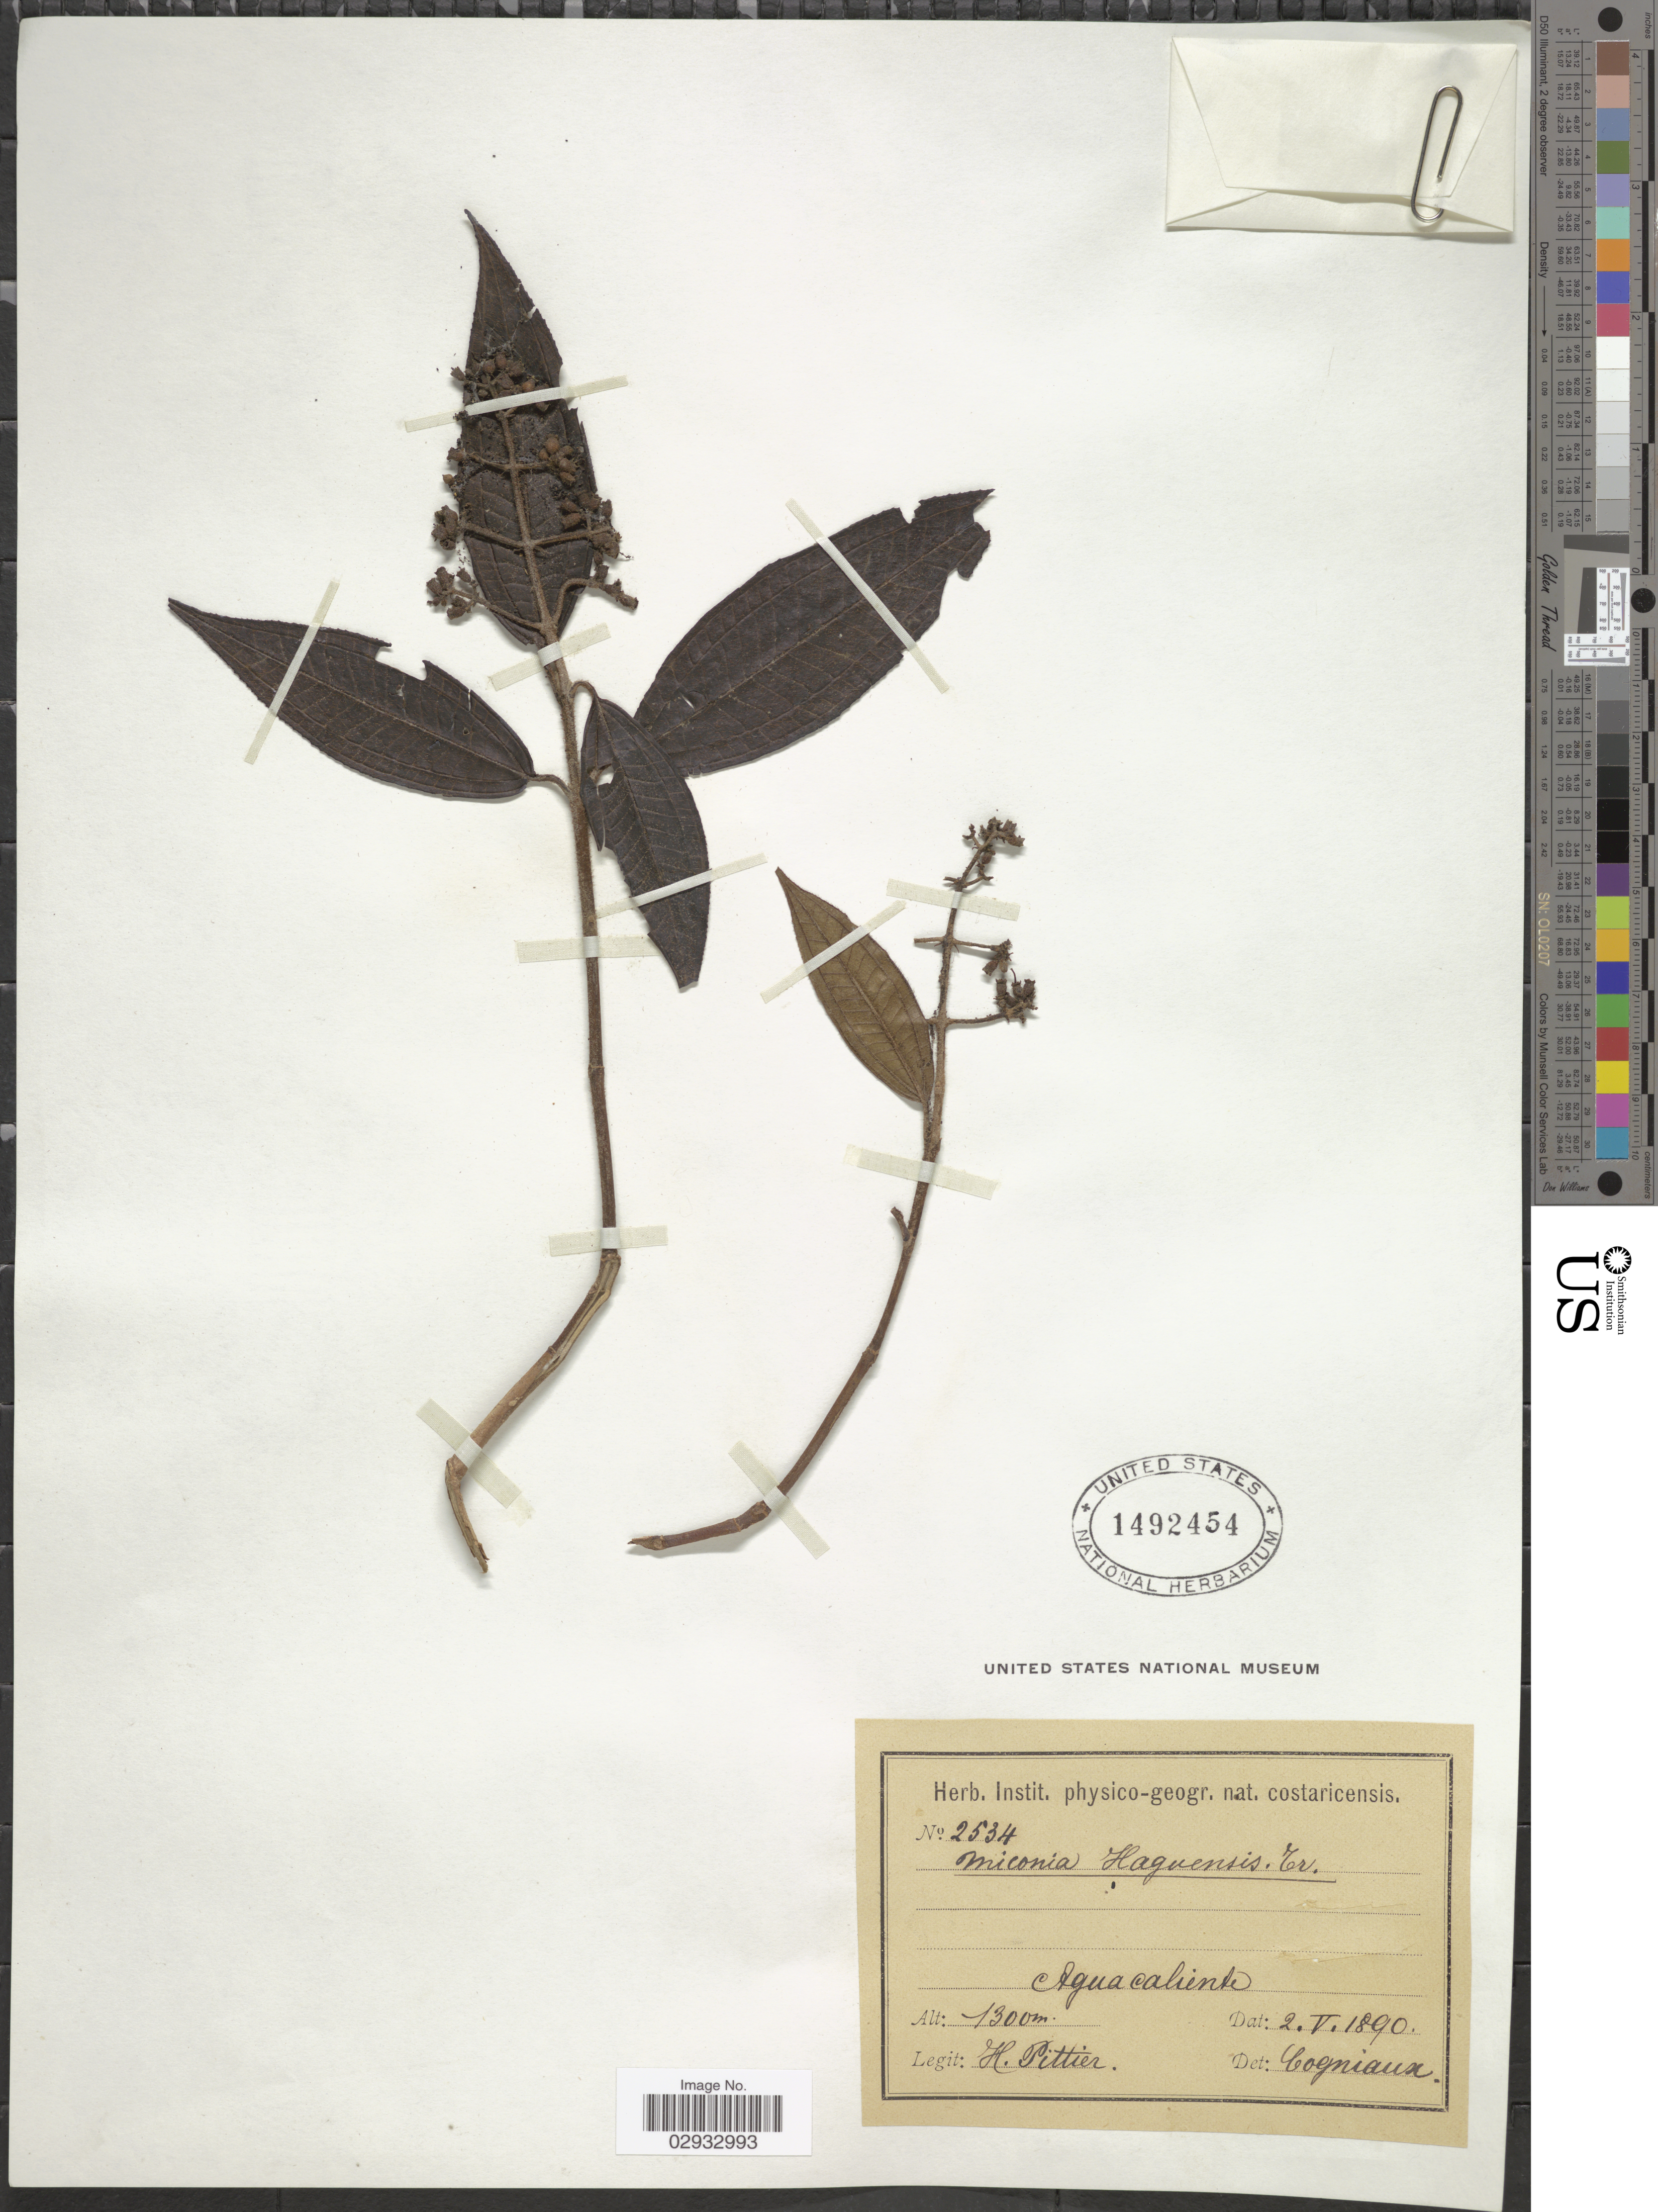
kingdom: Plantae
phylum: Tracheophyta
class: Magnoliopsida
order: Myrtales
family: Melastomataceae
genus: Miconia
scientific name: Miconia ibaguensis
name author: (Bonpl.) Triana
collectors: H. F. Pittier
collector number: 2534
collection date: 1890-05-02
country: Costa Rica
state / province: Cartago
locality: Aguacaliente.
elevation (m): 1300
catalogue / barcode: US 1492454